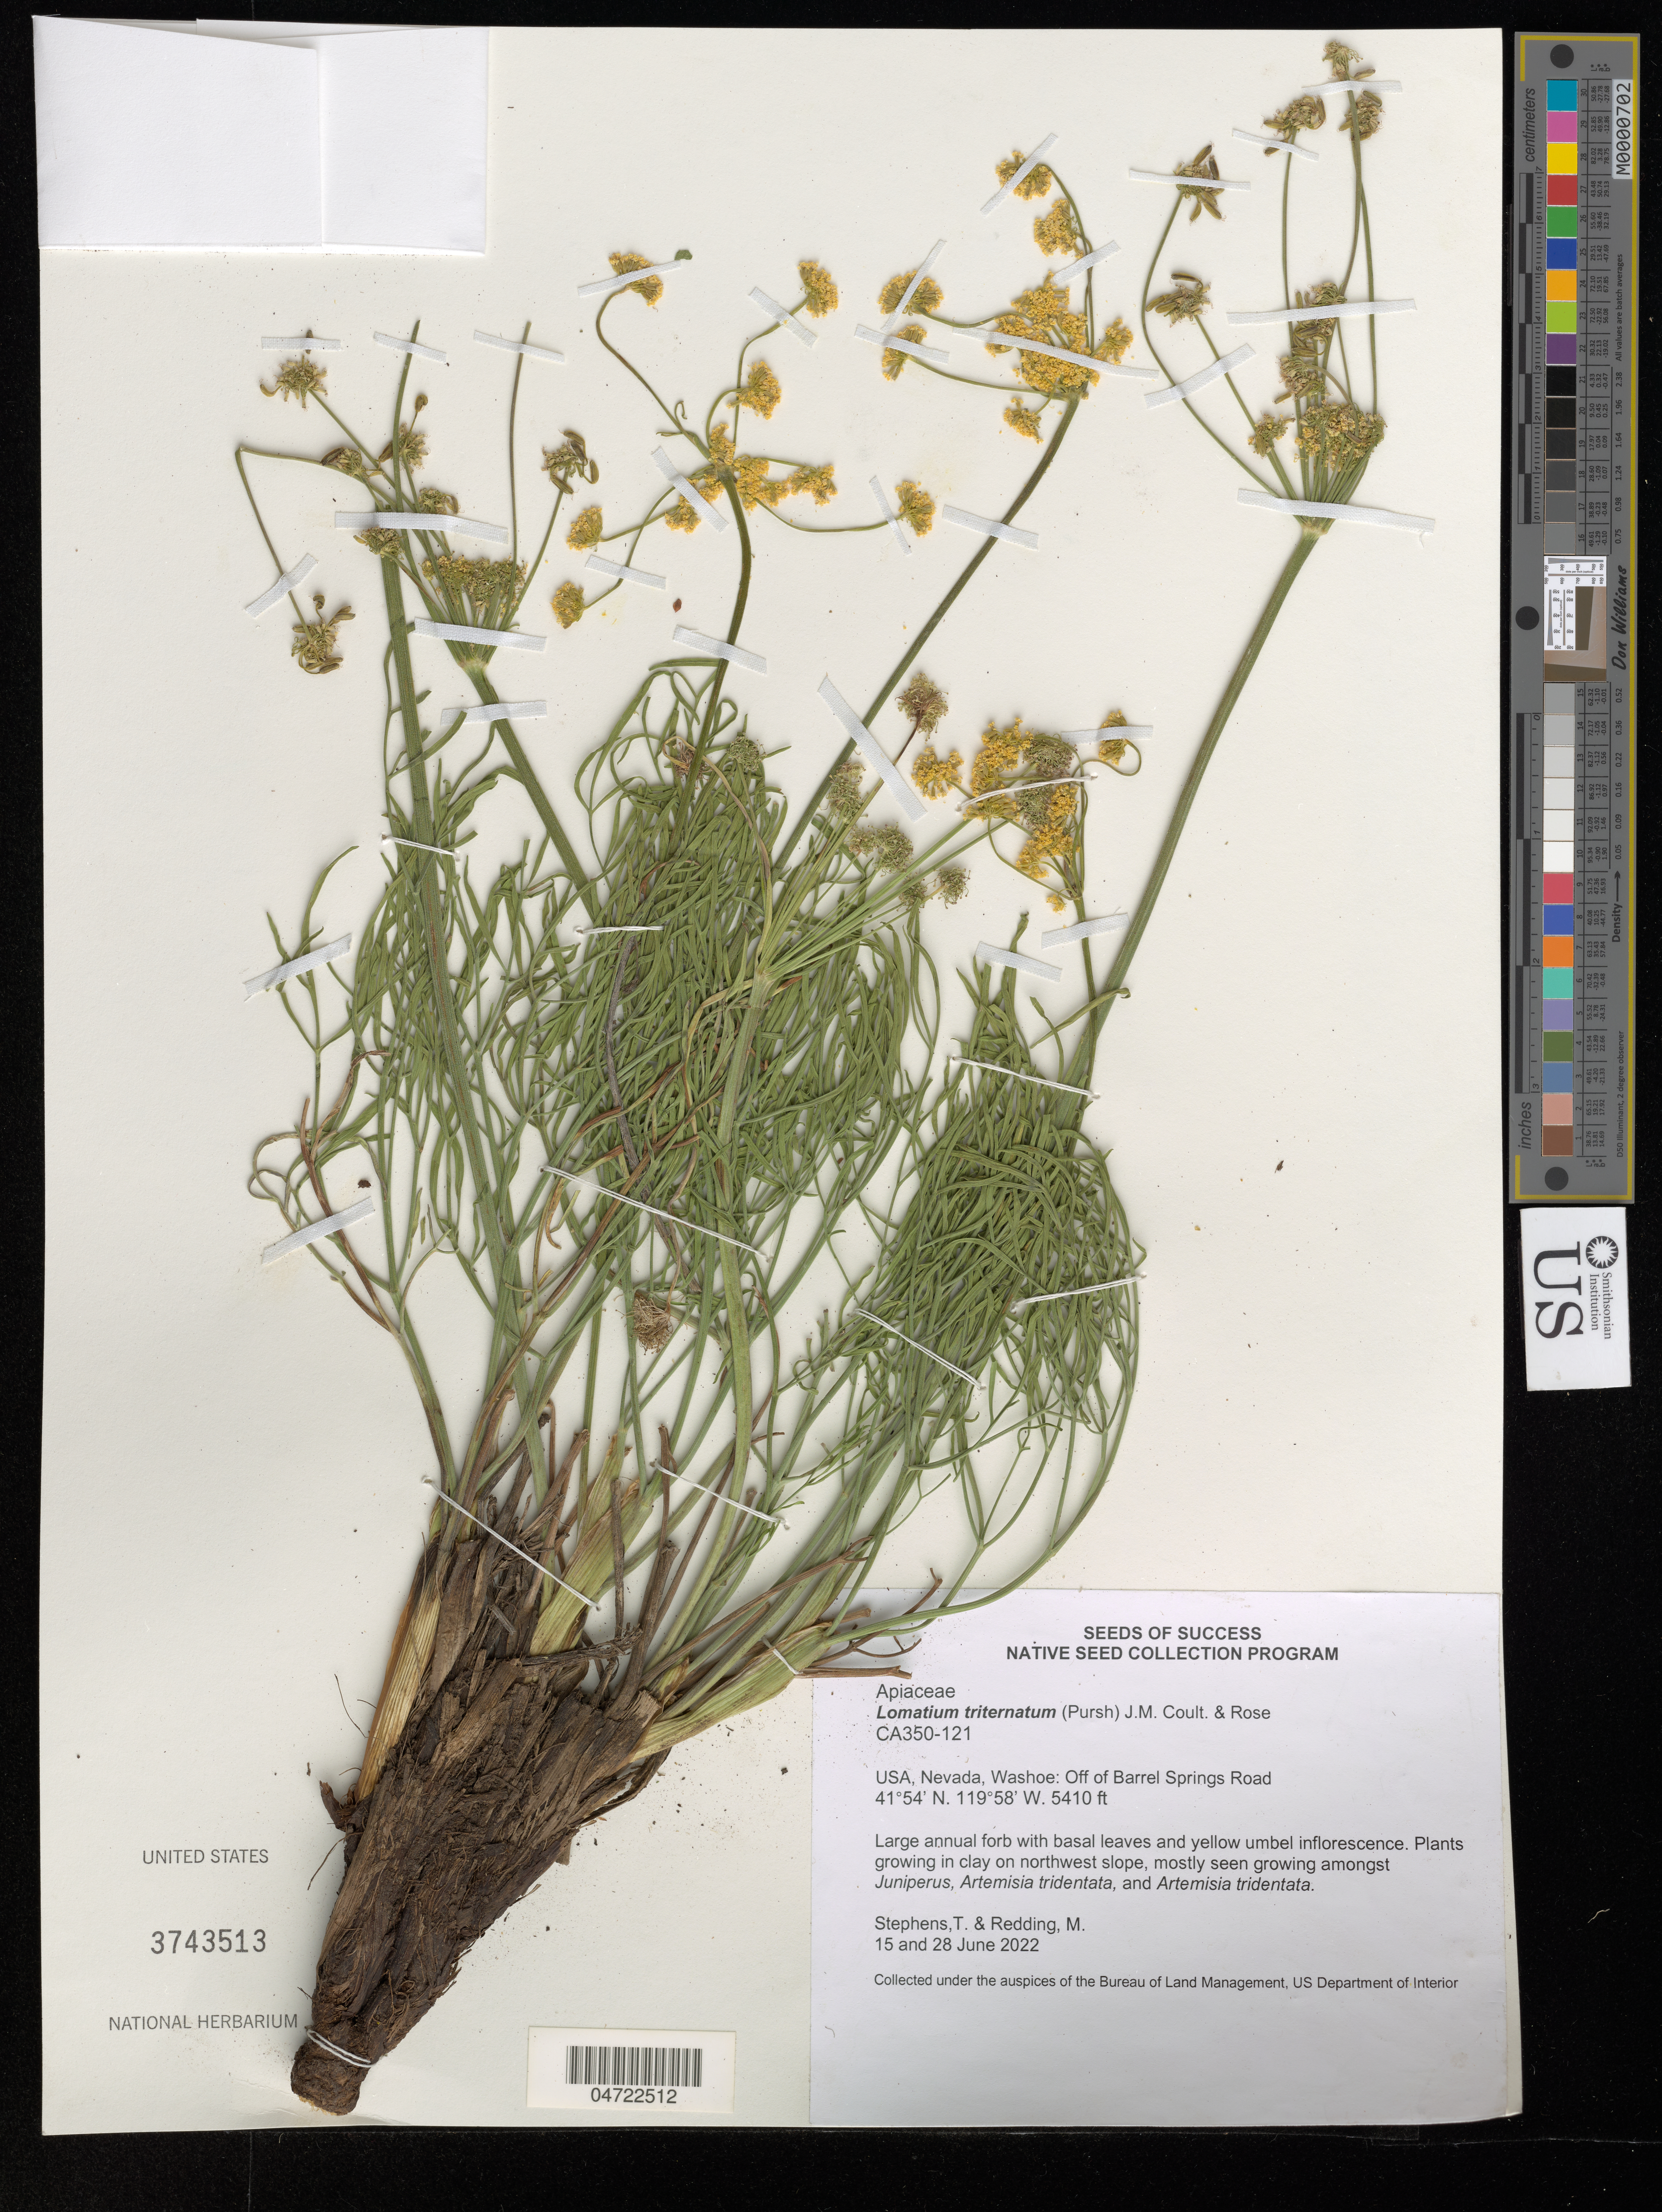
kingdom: Plantae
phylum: Tracheophyta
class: Magnoliopsida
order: Apiales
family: Apiaceae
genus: Lomatium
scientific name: Lomatium triternatum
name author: (Pursh) J.M. Coult. & Rose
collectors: T. Stephens & M. Redding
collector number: CA350-121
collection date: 2022-06-15/2022-06-28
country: United States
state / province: Nevada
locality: Washoe: Off of Barrel Springs Road. On northwest slope.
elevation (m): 1649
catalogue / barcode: US 3743513